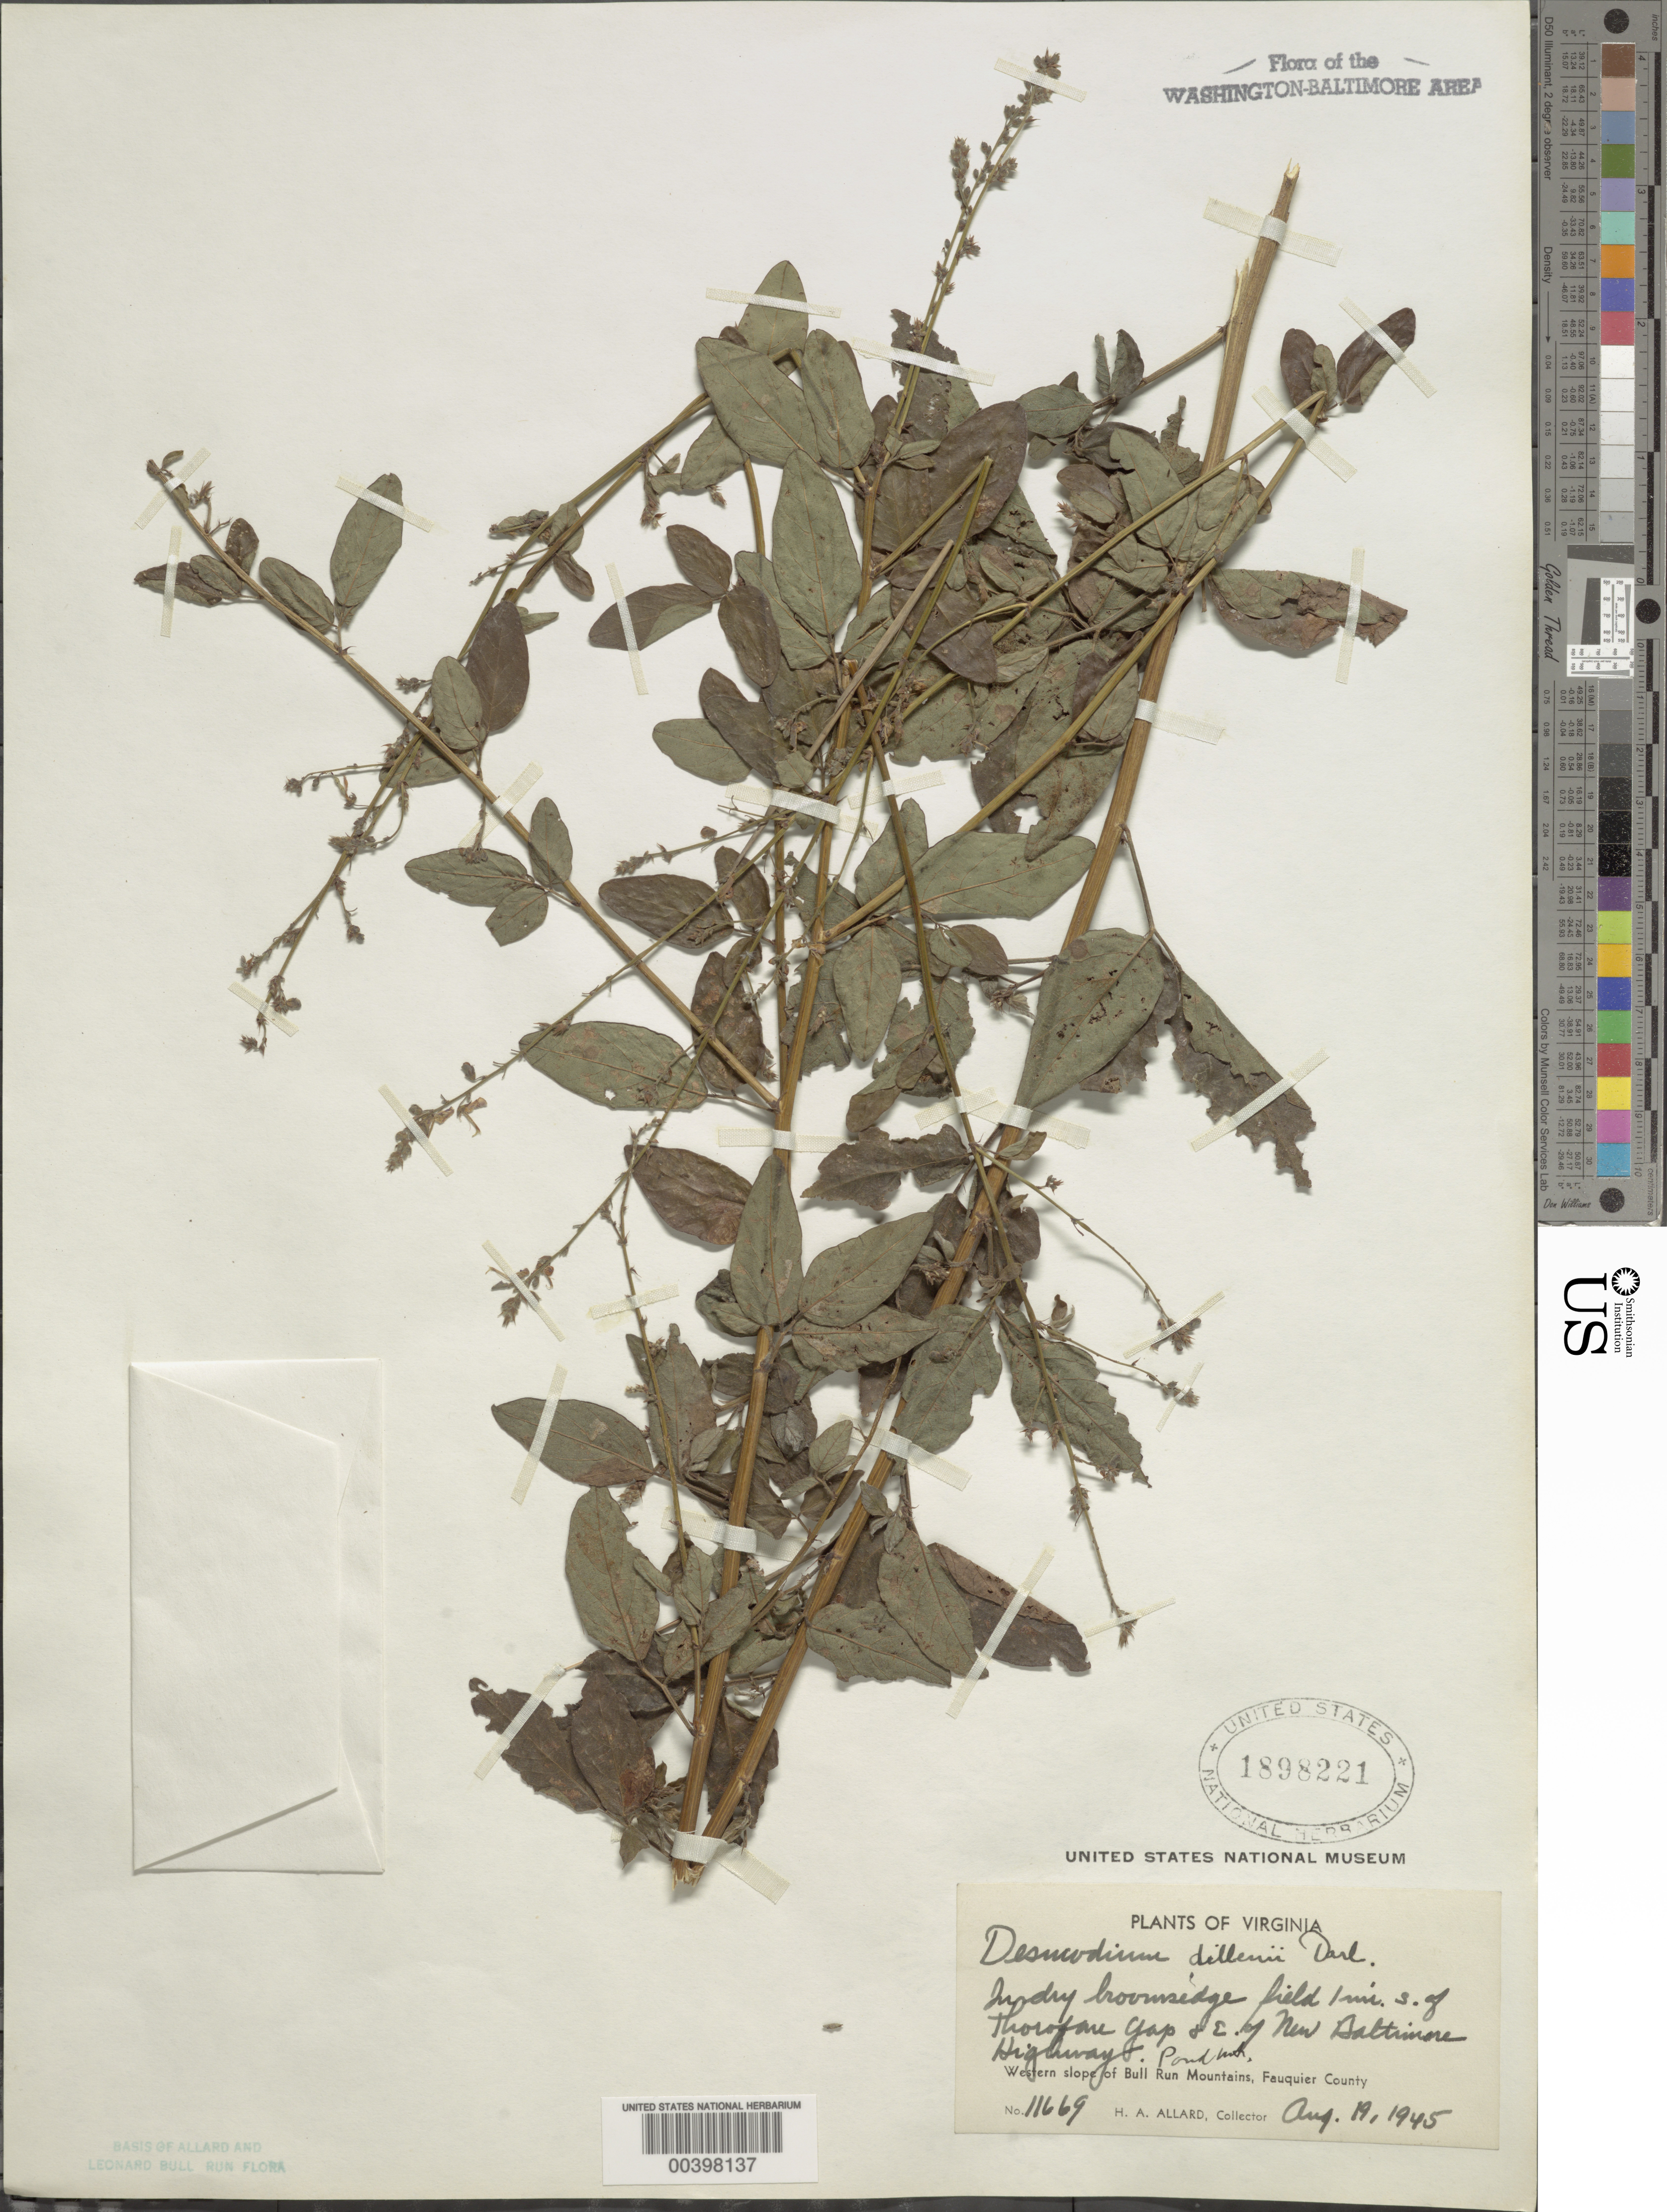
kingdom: Plantae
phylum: Tracheophyta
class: Magnoliopsida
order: Fabales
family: Fabaceae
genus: Desmodium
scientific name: Desmodium glabellum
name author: (Michx.) DC.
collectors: H. A. Allard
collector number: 11669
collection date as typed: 19 Aug 1945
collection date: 1945-08-19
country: United States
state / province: Virginia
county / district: Fauquier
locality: South of Thorofare Gap and east of New Baltimore Highway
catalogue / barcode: US 1898221